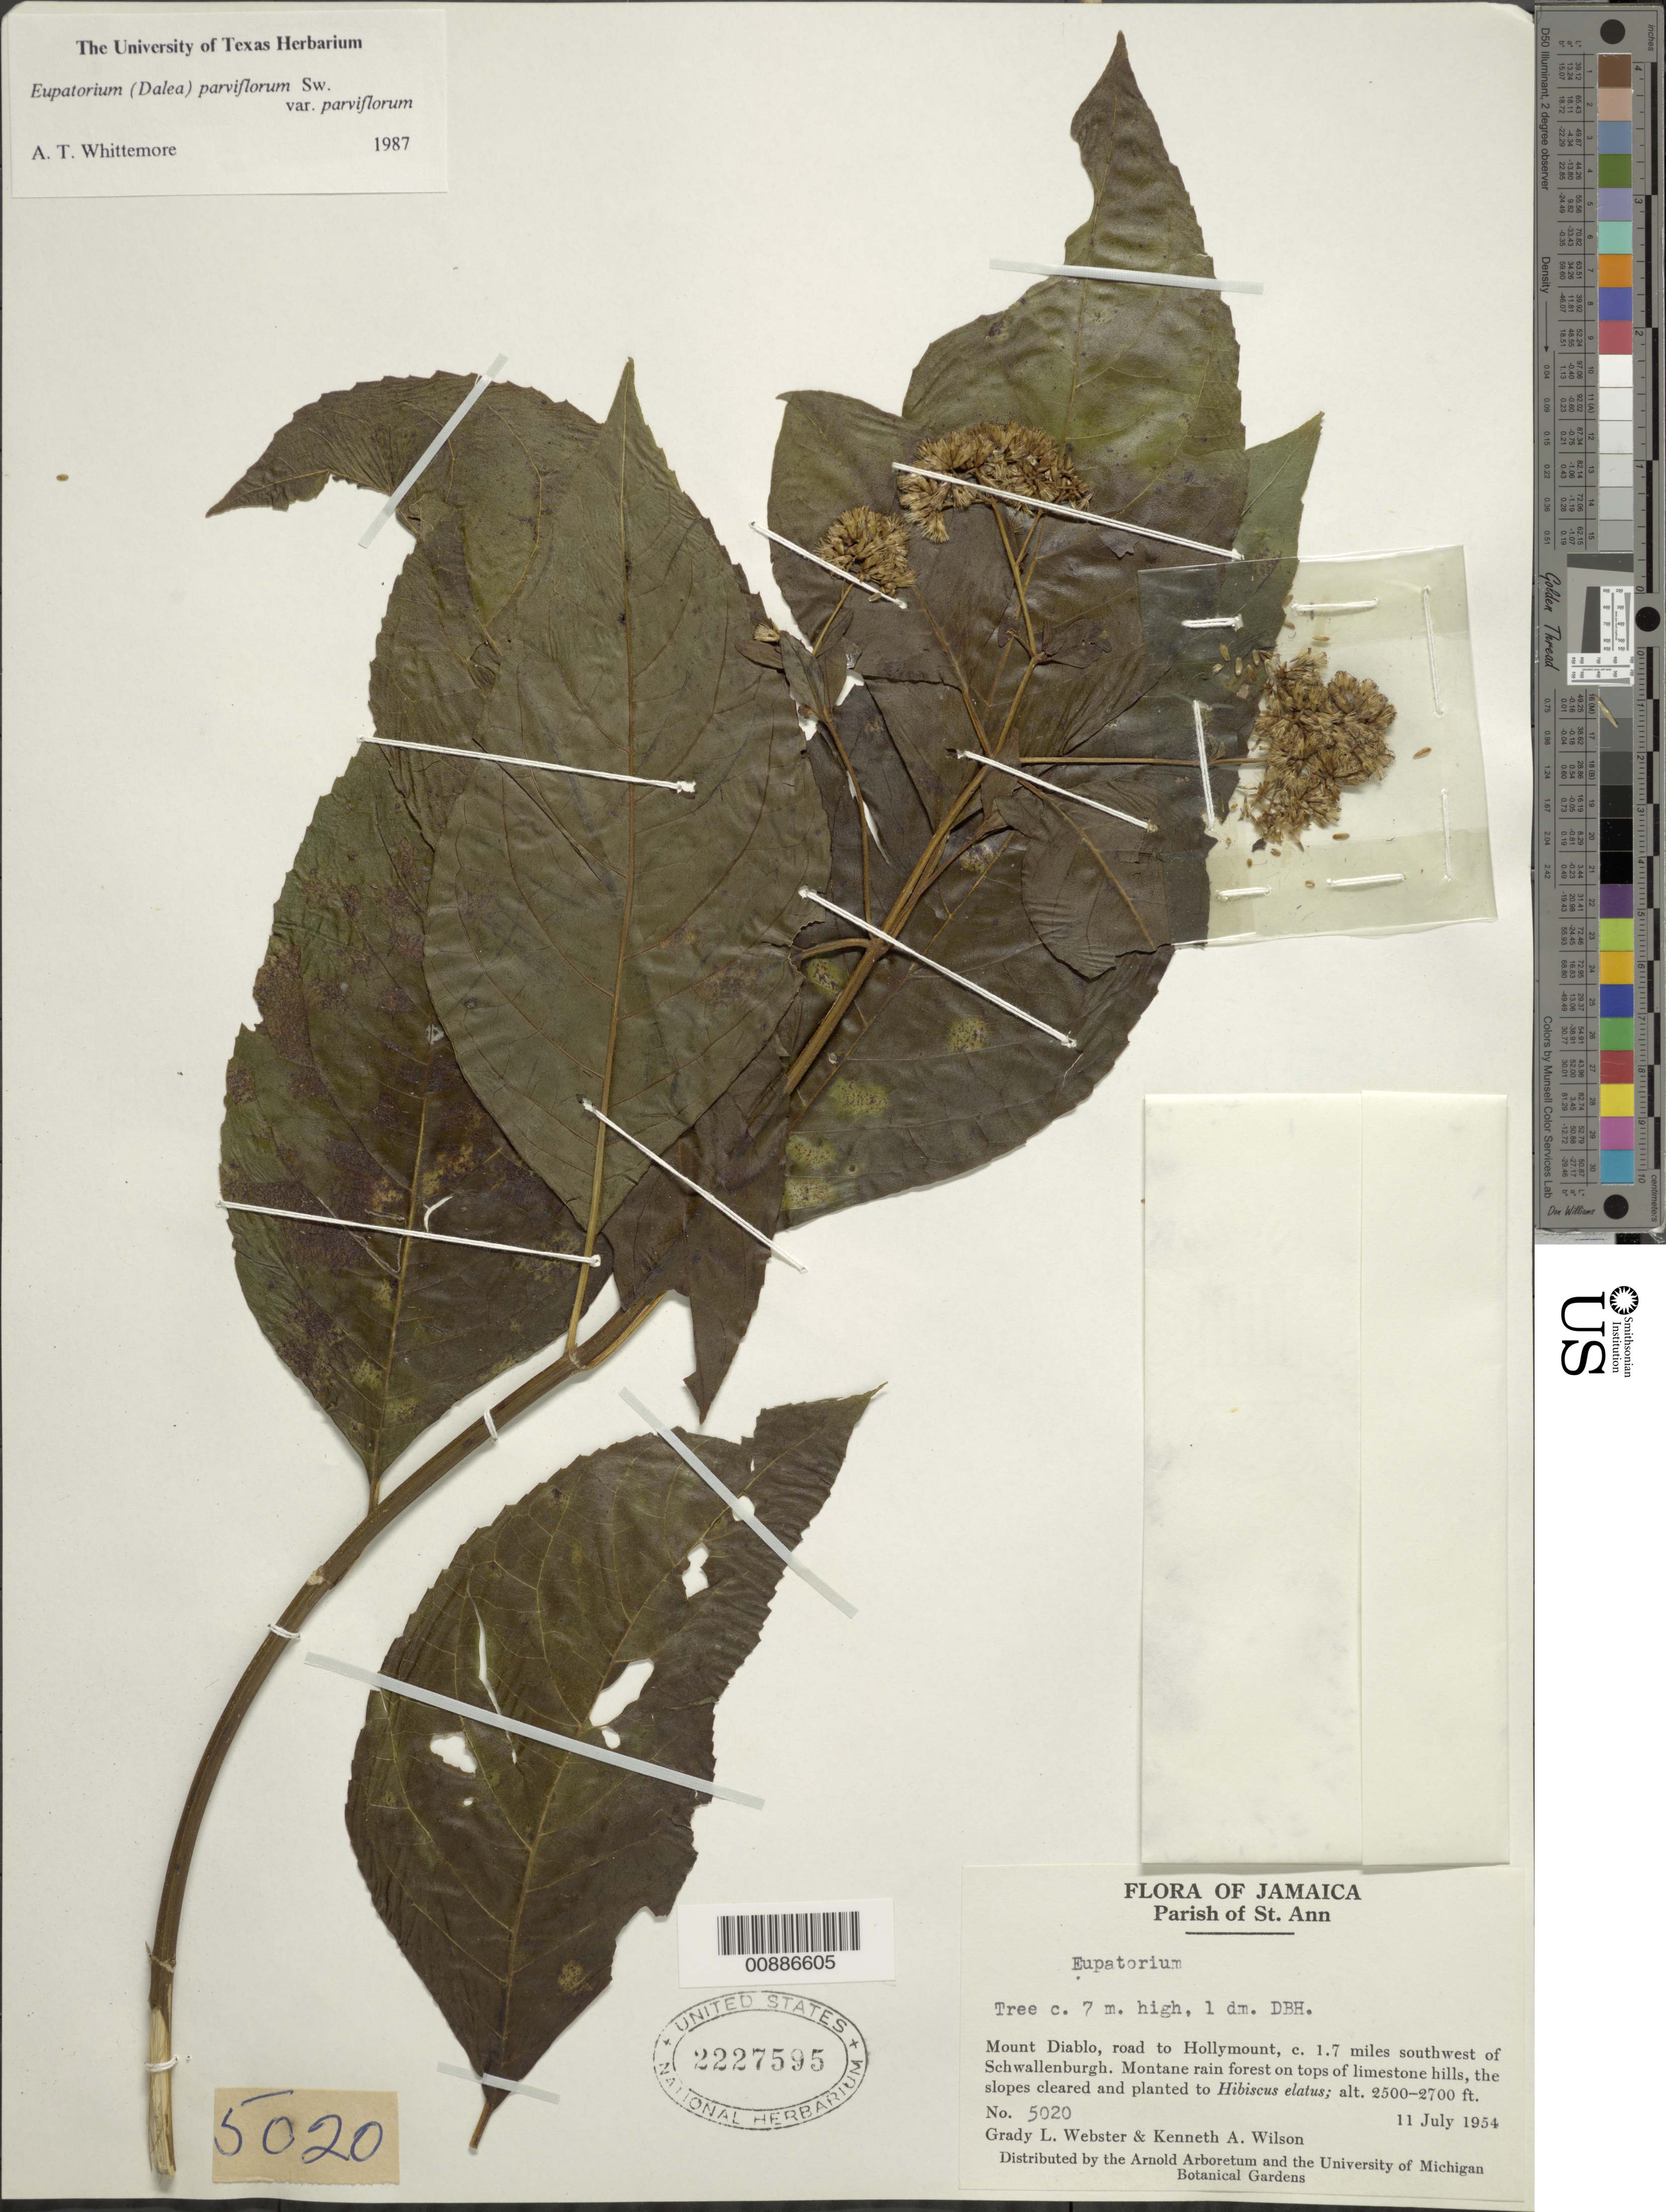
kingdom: Plantae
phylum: Tracheophyta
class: Magnoliopsida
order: Asterales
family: Asteraceae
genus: Critonia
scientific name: Critonia parviflora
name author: (Sw.) DC.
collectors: G. L. Webster & K. A. Wilson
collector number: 5020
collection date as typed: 11 Jul 1954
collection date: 1954-07-11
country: Jamaica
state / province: Saint Ann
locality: Mount Diablo, road to Hollymount, c. 1.7 miles southwest of Schwallenburgh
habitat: Montane rainforest, on tops of limestone hills, the slopes cleared and planted to Hibiscus elatus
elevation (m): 762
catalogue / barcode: US 2227595